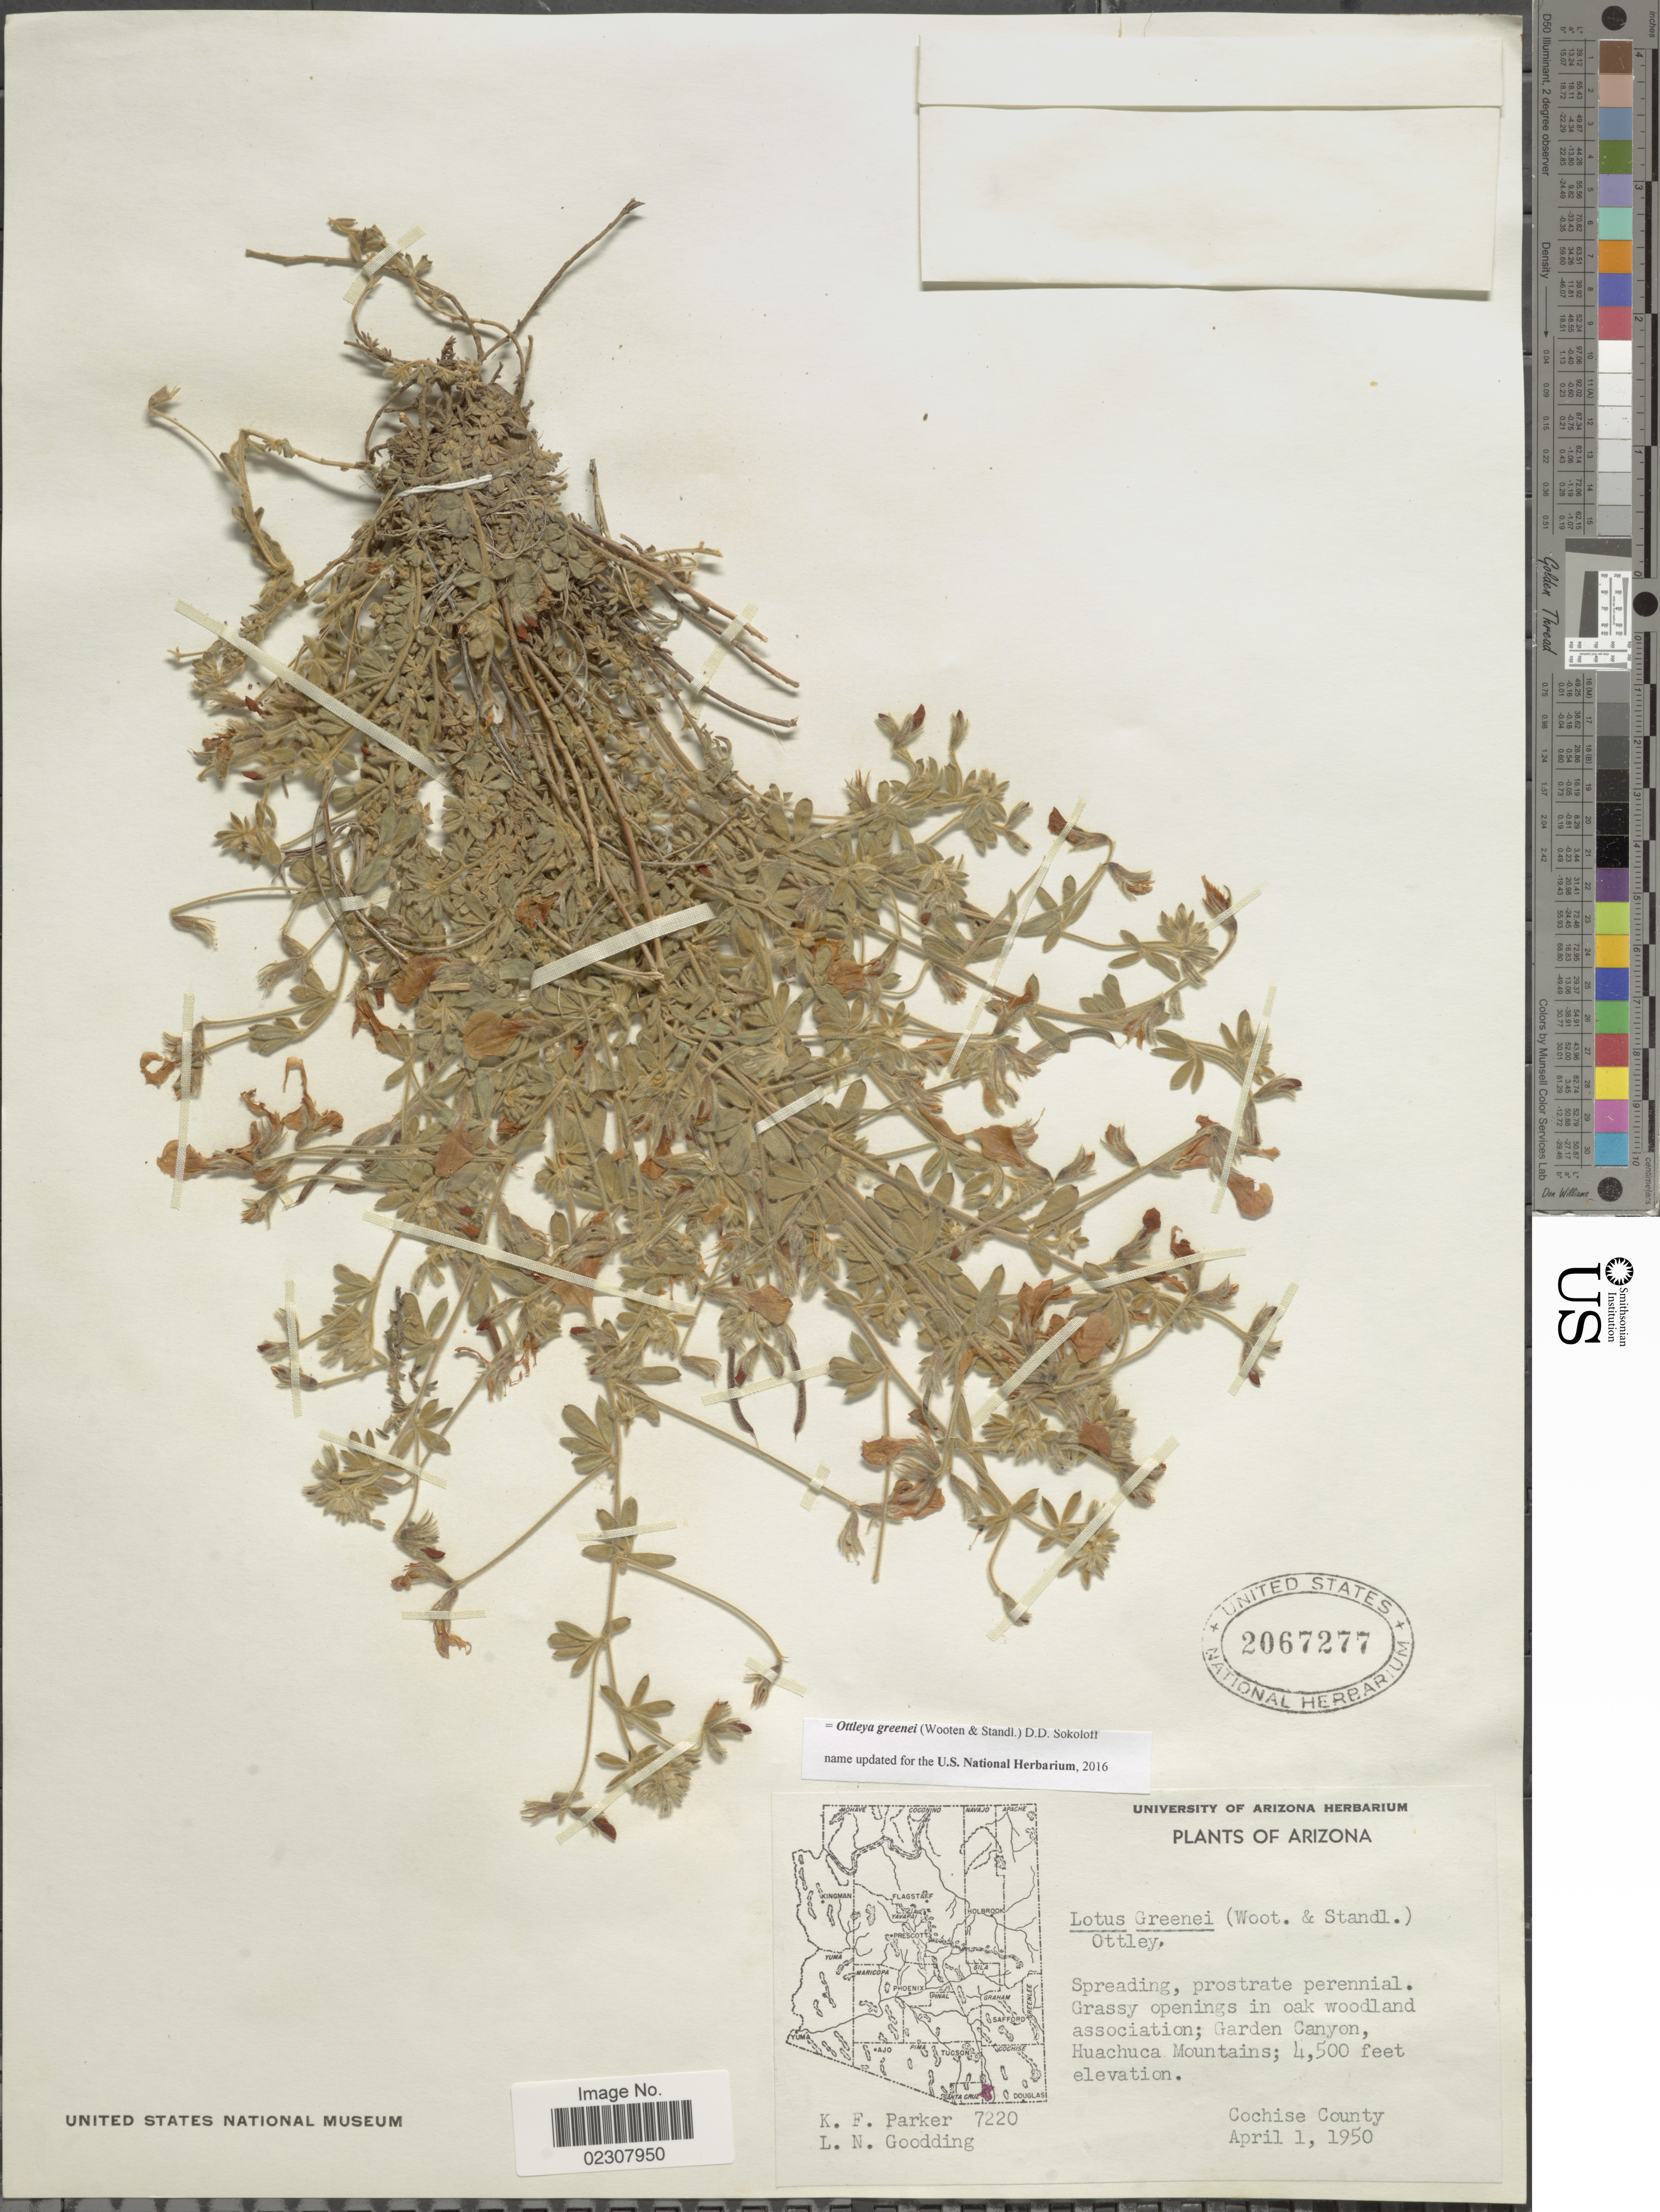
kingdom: Plantae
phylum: Tracheophyta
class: Magnoliopsida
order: Fabales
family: Fabaceae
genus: Ottleya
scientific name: Ottleya greenei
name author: (Wooten & Standl.) D.D. Sokoloff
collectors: K. F. Parker & L. N. Goodding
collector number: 7220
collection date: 1950-04-01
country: United States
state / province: Arizona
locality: Grassy openings in oak woodlan association; Garden Canyon, Huachuca Mountains, Cochise County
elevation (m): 1372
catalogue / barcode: US 2067277